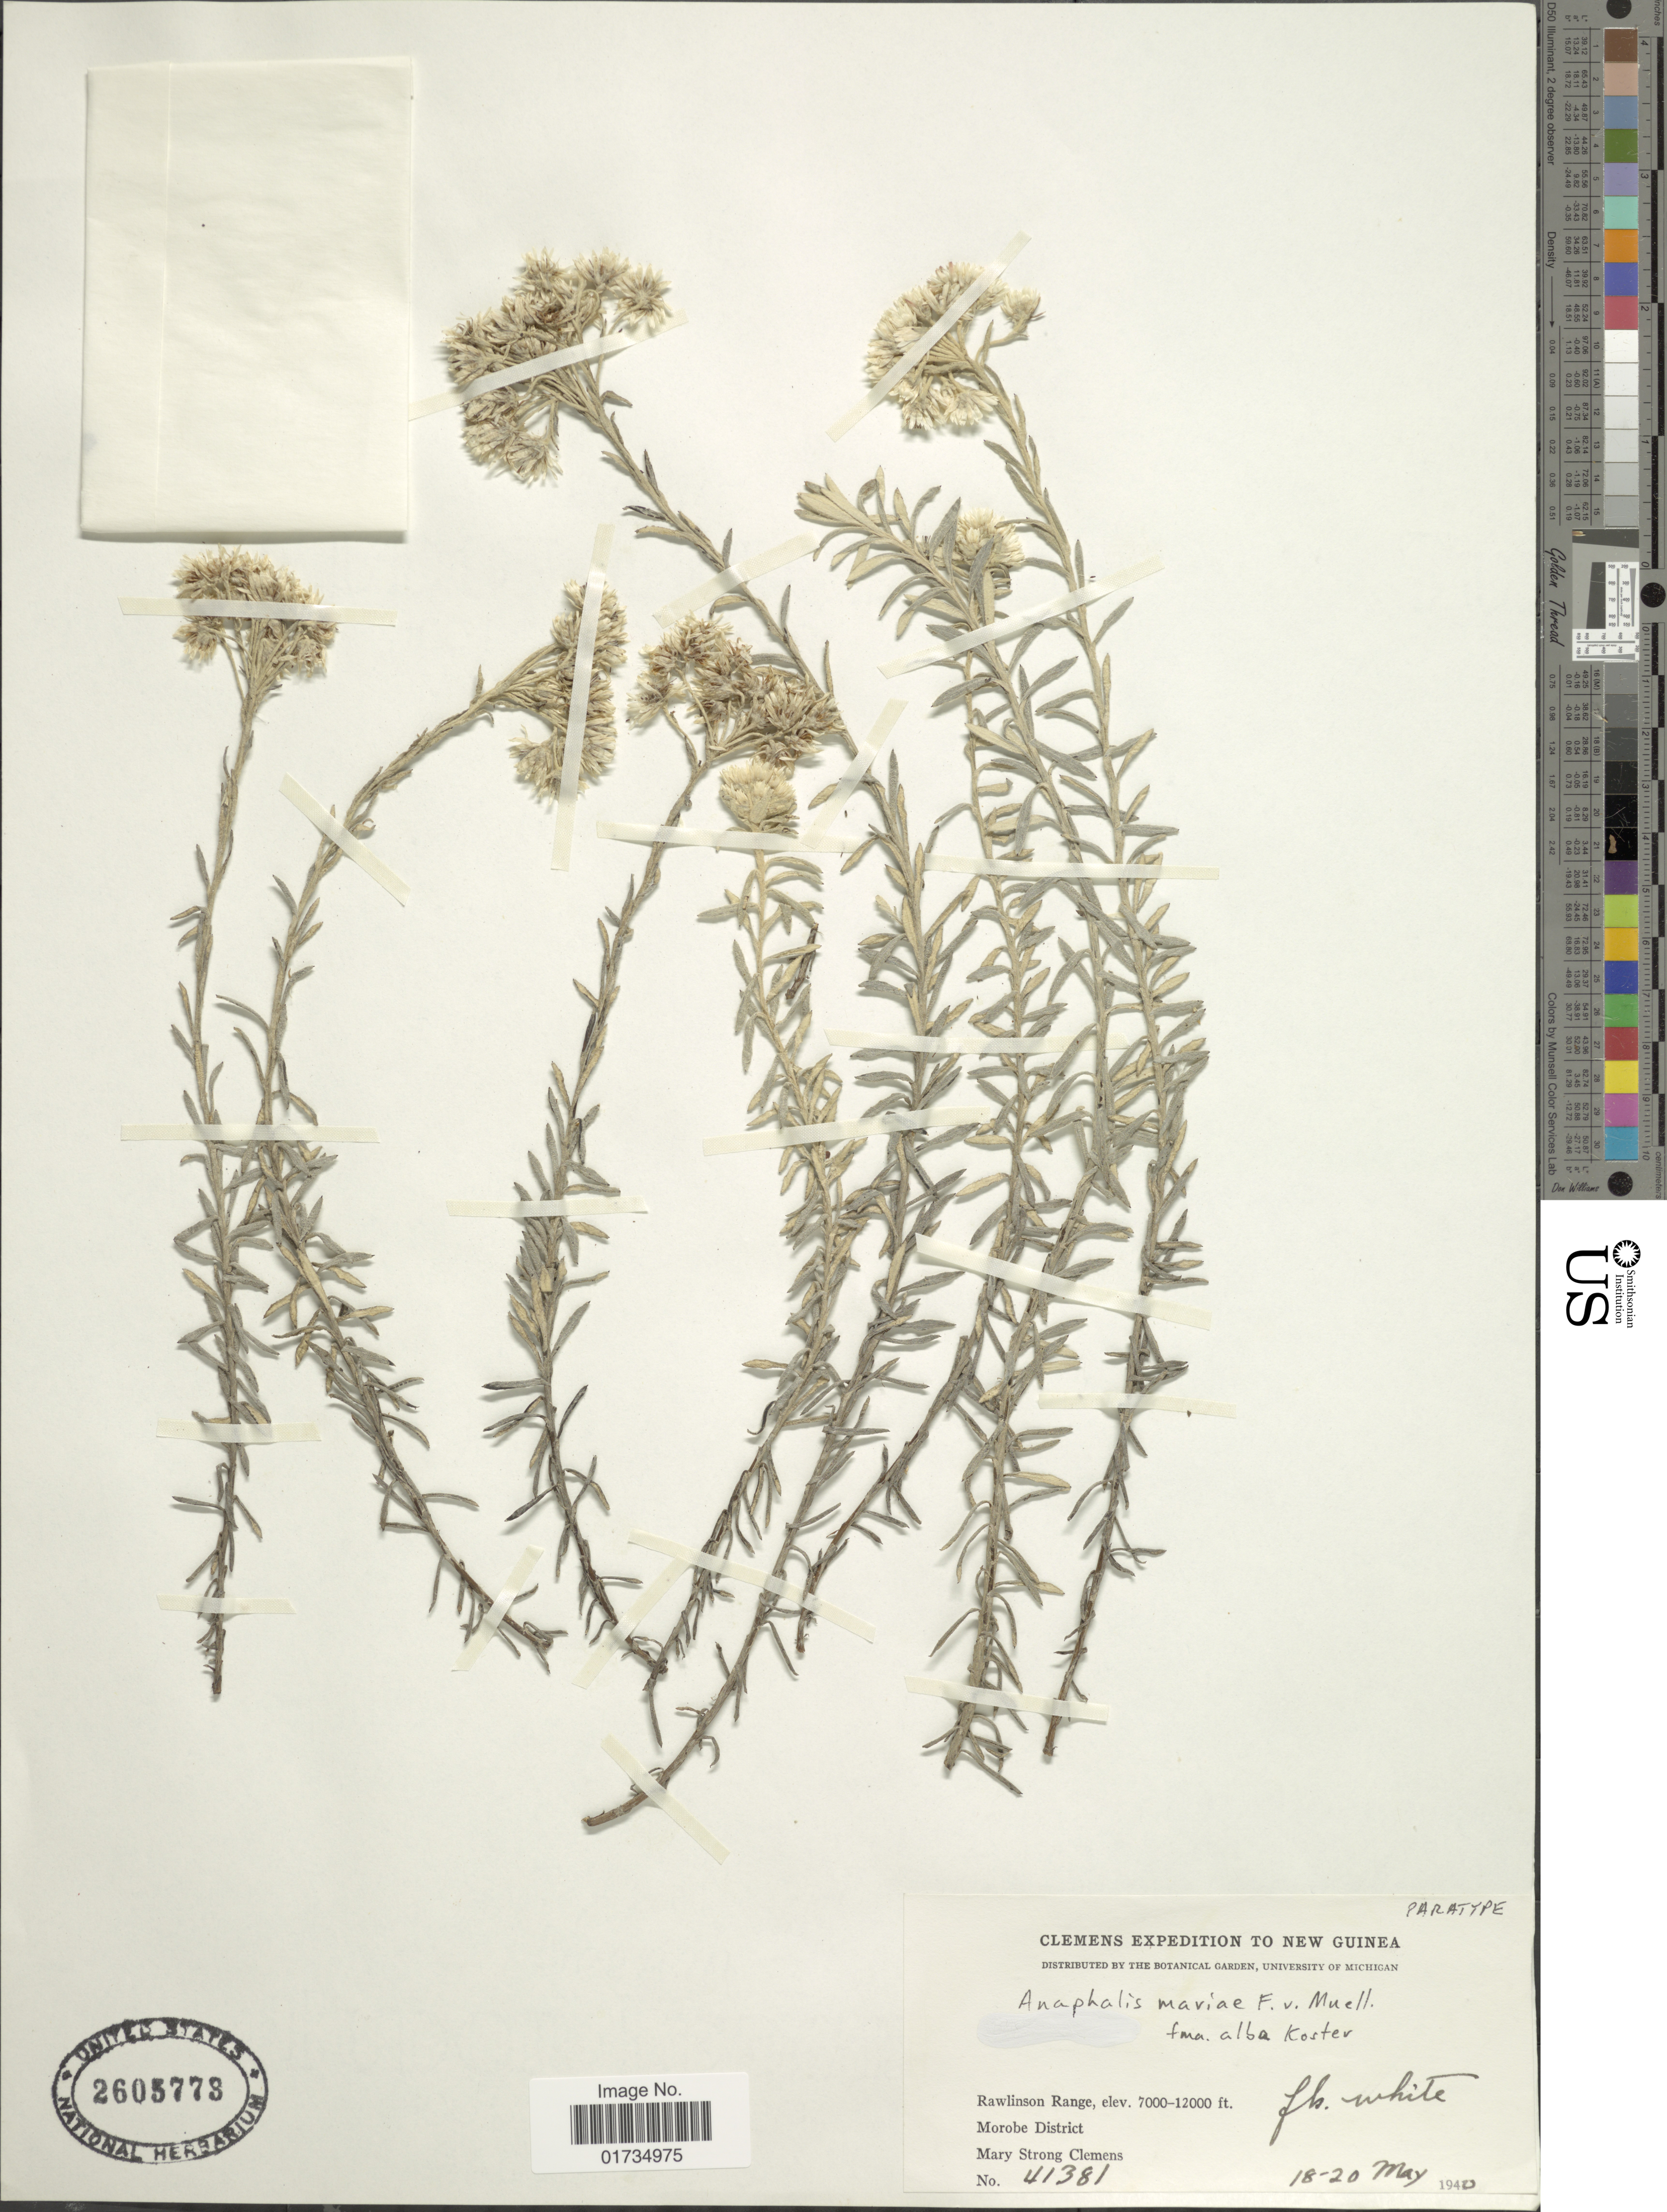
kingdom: Plantae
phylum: Tracheophyta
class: Magnoliopsida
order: Asterales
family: Asteraceae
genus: Anaphalis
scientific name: Anaphalis mariae f. alba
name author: J. Kost.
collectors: M. S. Clemens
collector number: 41381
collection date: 1940-05-18/1940-05-20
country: Papua New Guinea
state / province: Morobe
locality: New Guinea. Rawlinson Range. Morobe District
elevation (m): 2134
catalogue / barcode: US 2605773